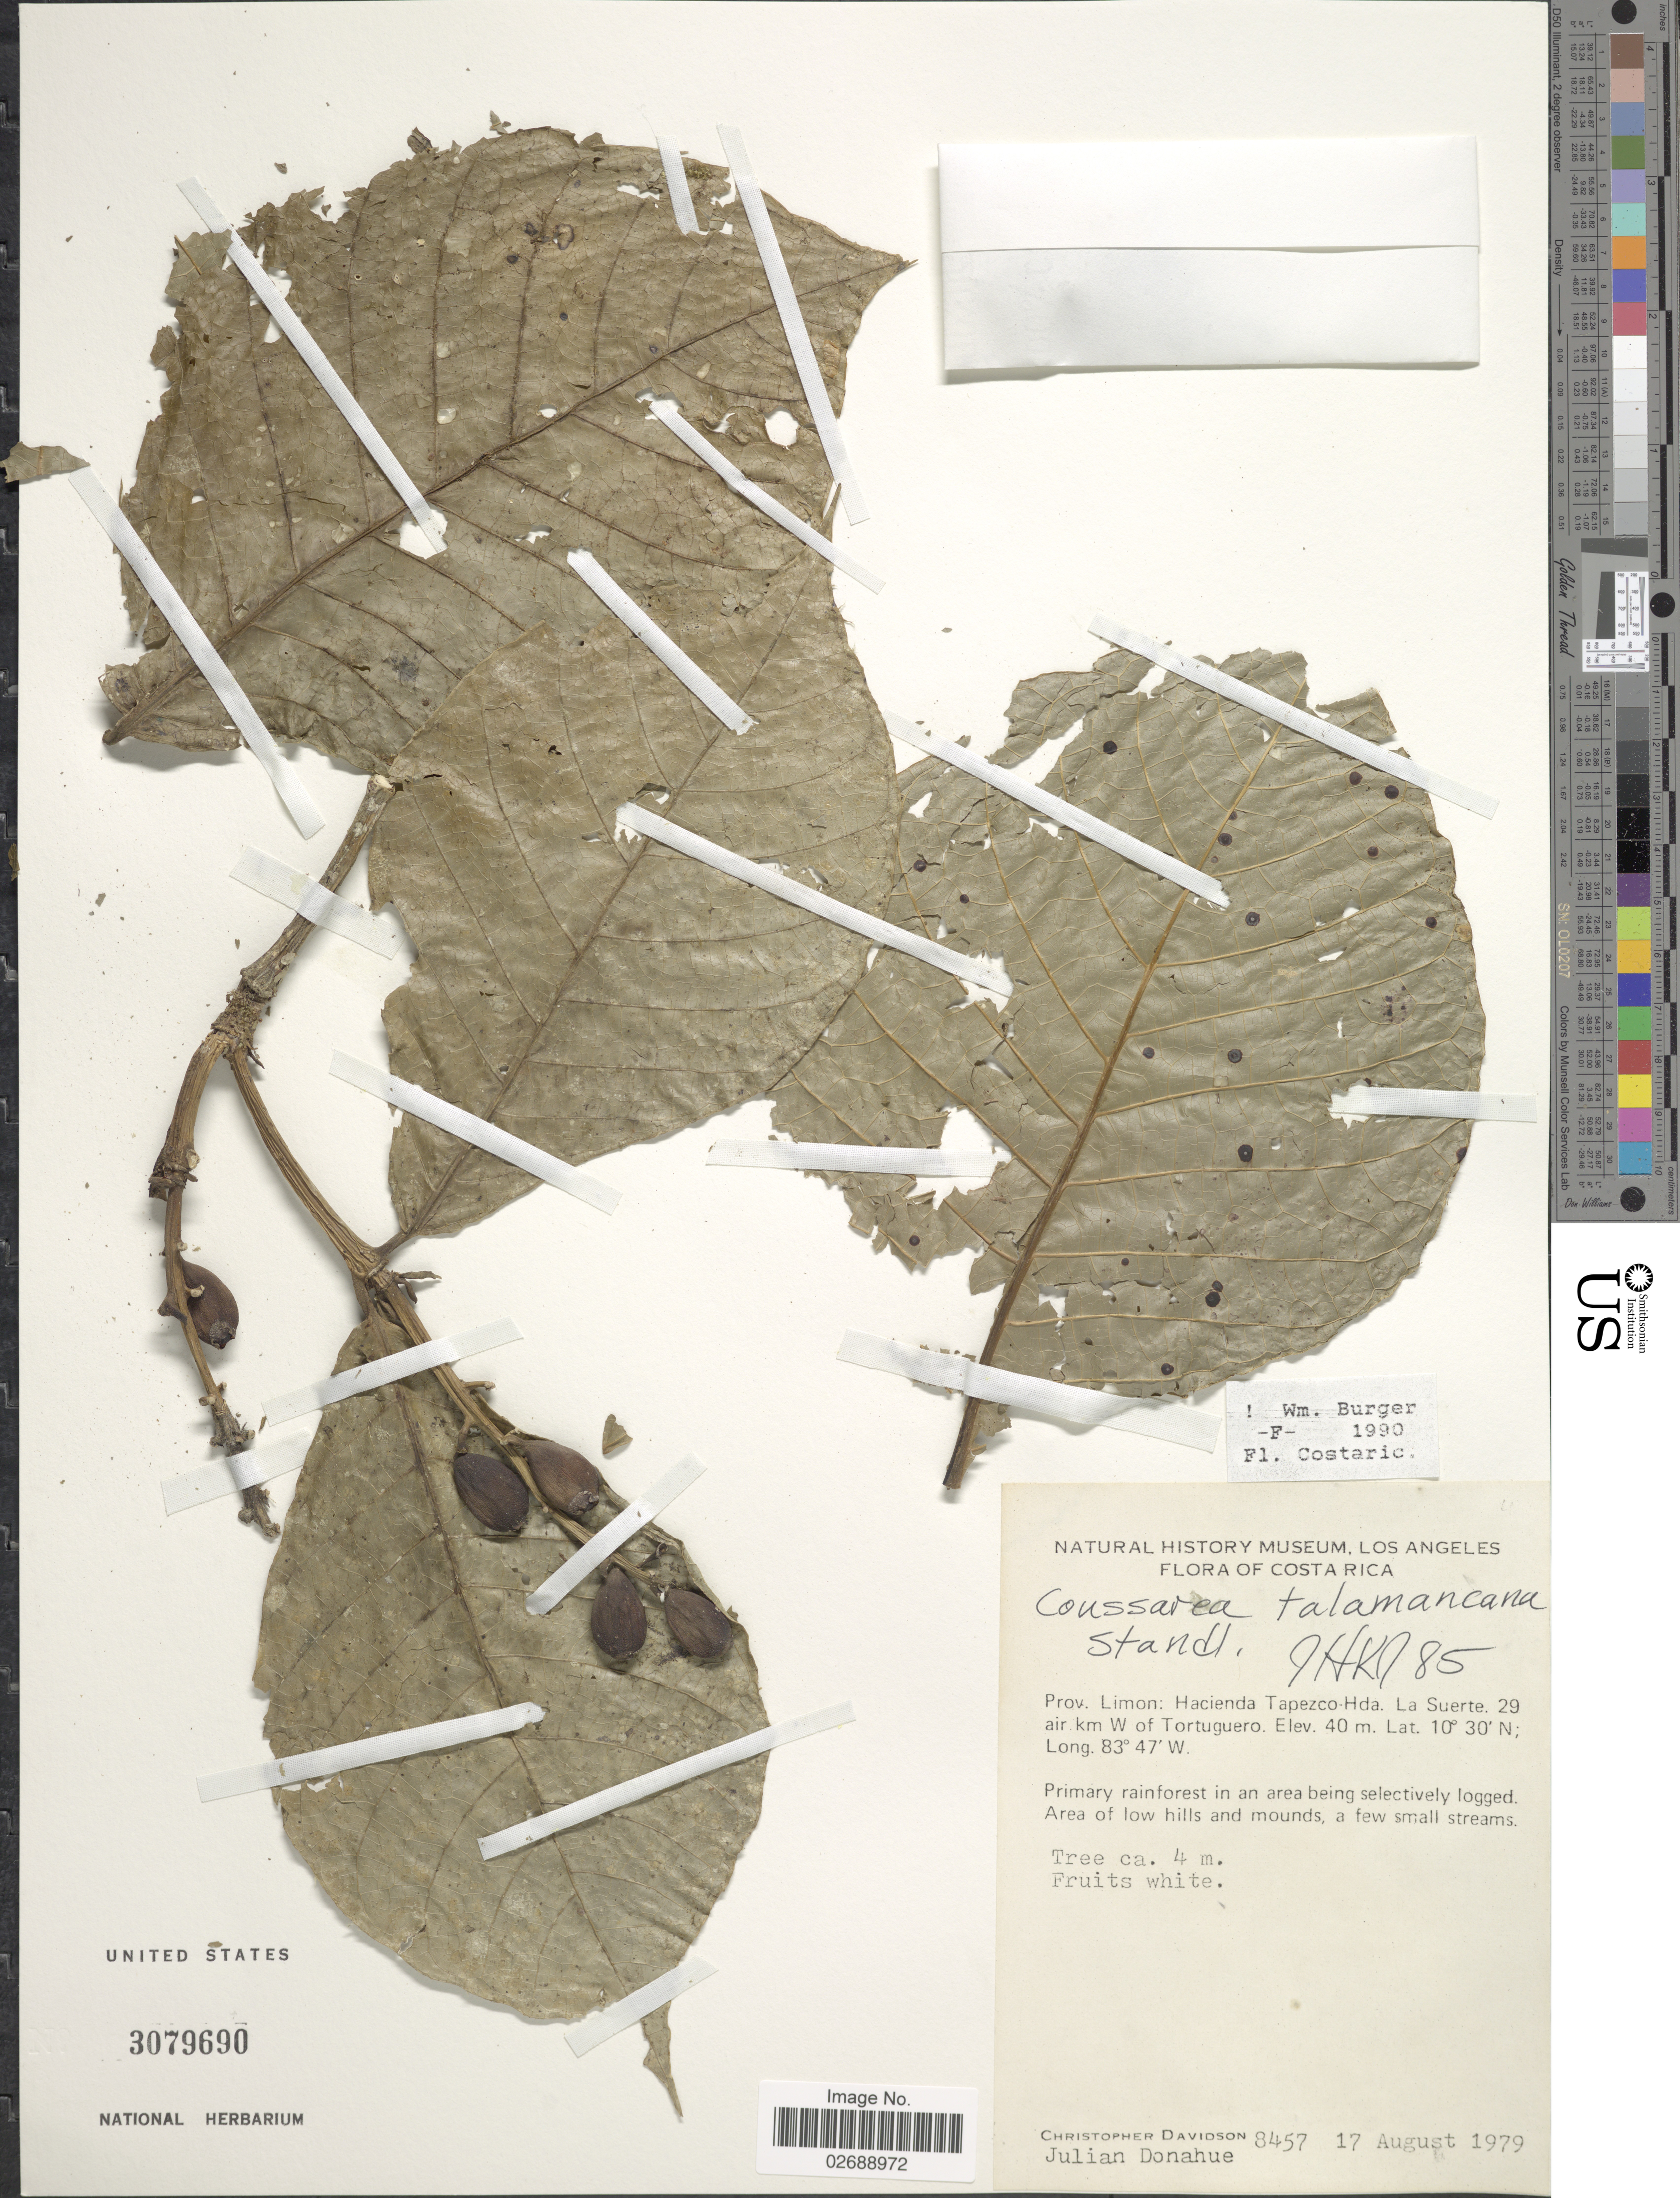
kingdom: Plantae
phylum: Tracheophyta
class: Magnoliopsida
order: Gentianales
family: Rubiaceae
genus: Coussarea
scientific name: Coussarea talamancana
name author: Standl.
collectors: C. Davidson & J. Donahue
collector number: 8457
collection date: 1979-08-17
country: Costa Rica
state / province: Limón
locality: Hacienda Tapezco-Hda. La Suerte. 29 air km W of Tortuguero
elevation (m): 40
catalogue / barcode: US 3079690